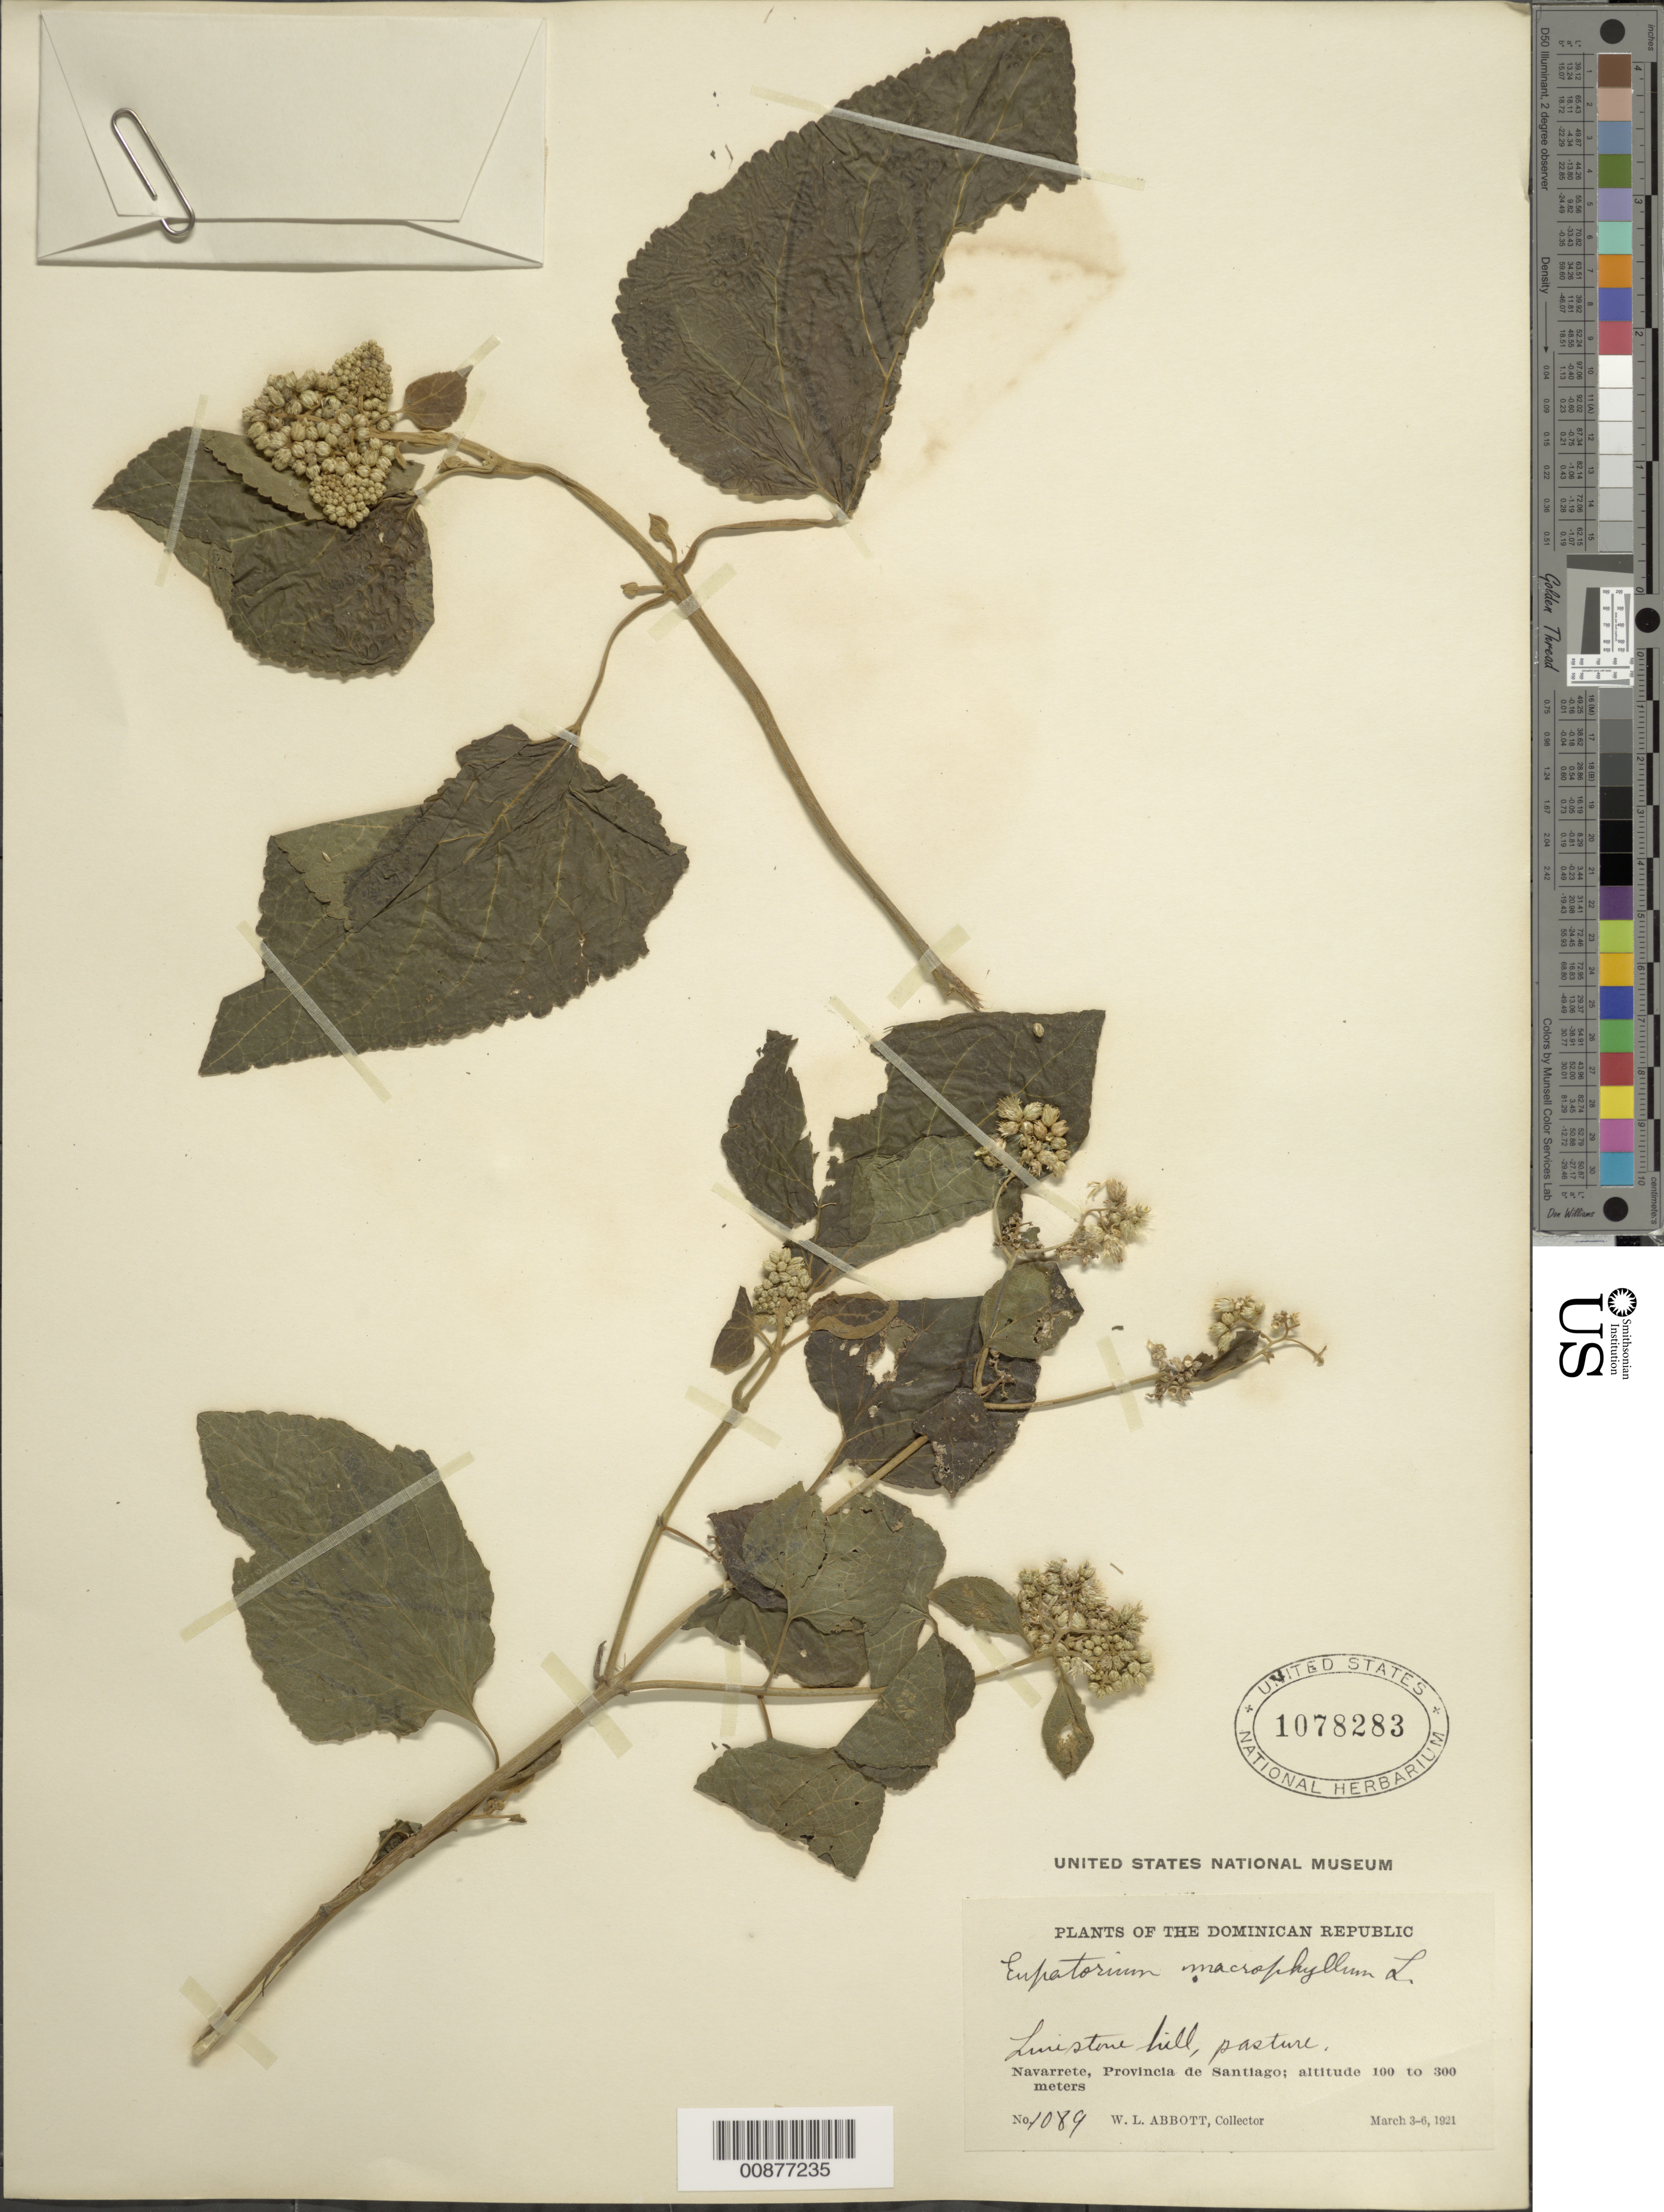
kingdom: Plantae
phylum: Tracheophyta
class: Magnoliopsida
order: Asterales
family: Asteraceae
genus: Hebeclinium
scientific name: Hebeclinium macrophyllum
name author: (L.) DC.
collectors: W. L. Abbott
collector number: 1089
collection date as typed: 03 Mar 1921 to 06 Mar 1921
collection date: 1921-03-03/1921-03-06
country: Dominican Republic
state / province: Santiago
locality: Navarrete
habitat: Limestone hill, pasture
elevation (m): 100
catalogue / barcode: US 1078283